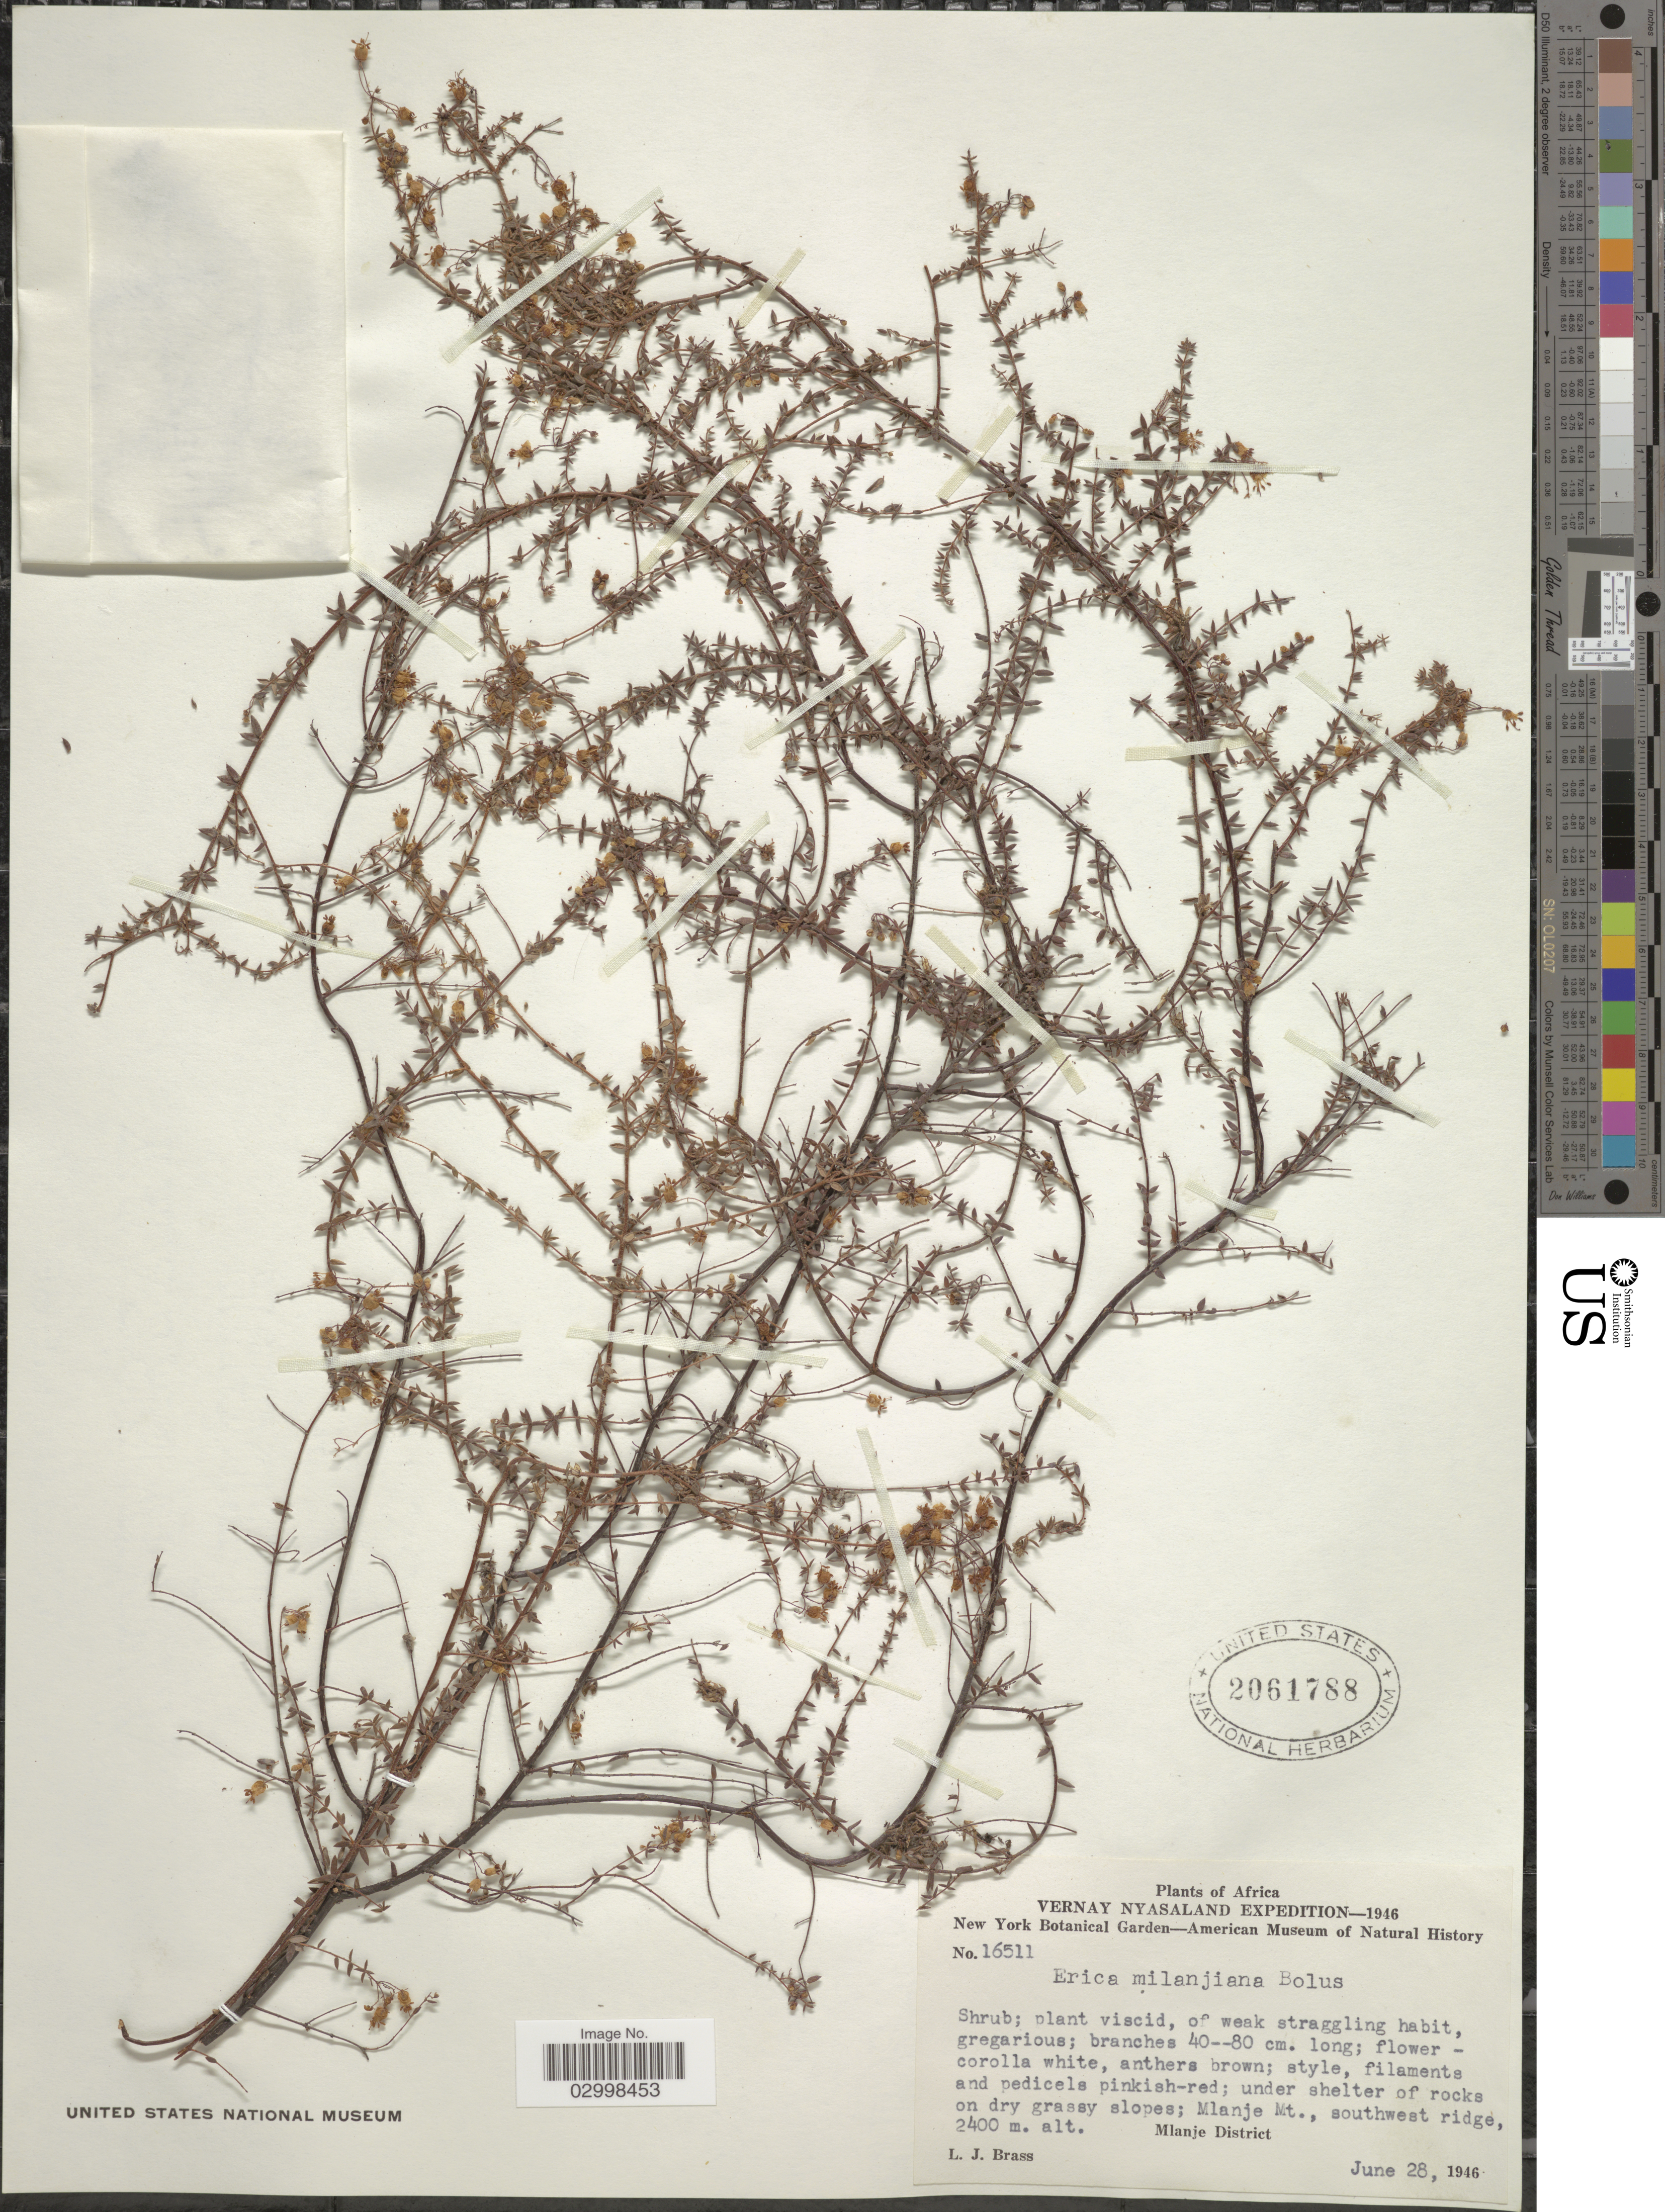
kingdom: Plantae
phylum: Tracheophyta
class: Magnoliopsida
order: Ericales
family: Ericaceae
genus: Erica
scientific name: Erica milanjiana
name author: Bolus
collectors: L. J. Brass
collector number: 16511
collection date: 1946-06-28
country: Malawi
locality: Vernay Nyasaland, Mlanje Mt., southwest ridge, Mlanje District.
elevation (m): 2400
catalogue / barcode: US 2061788